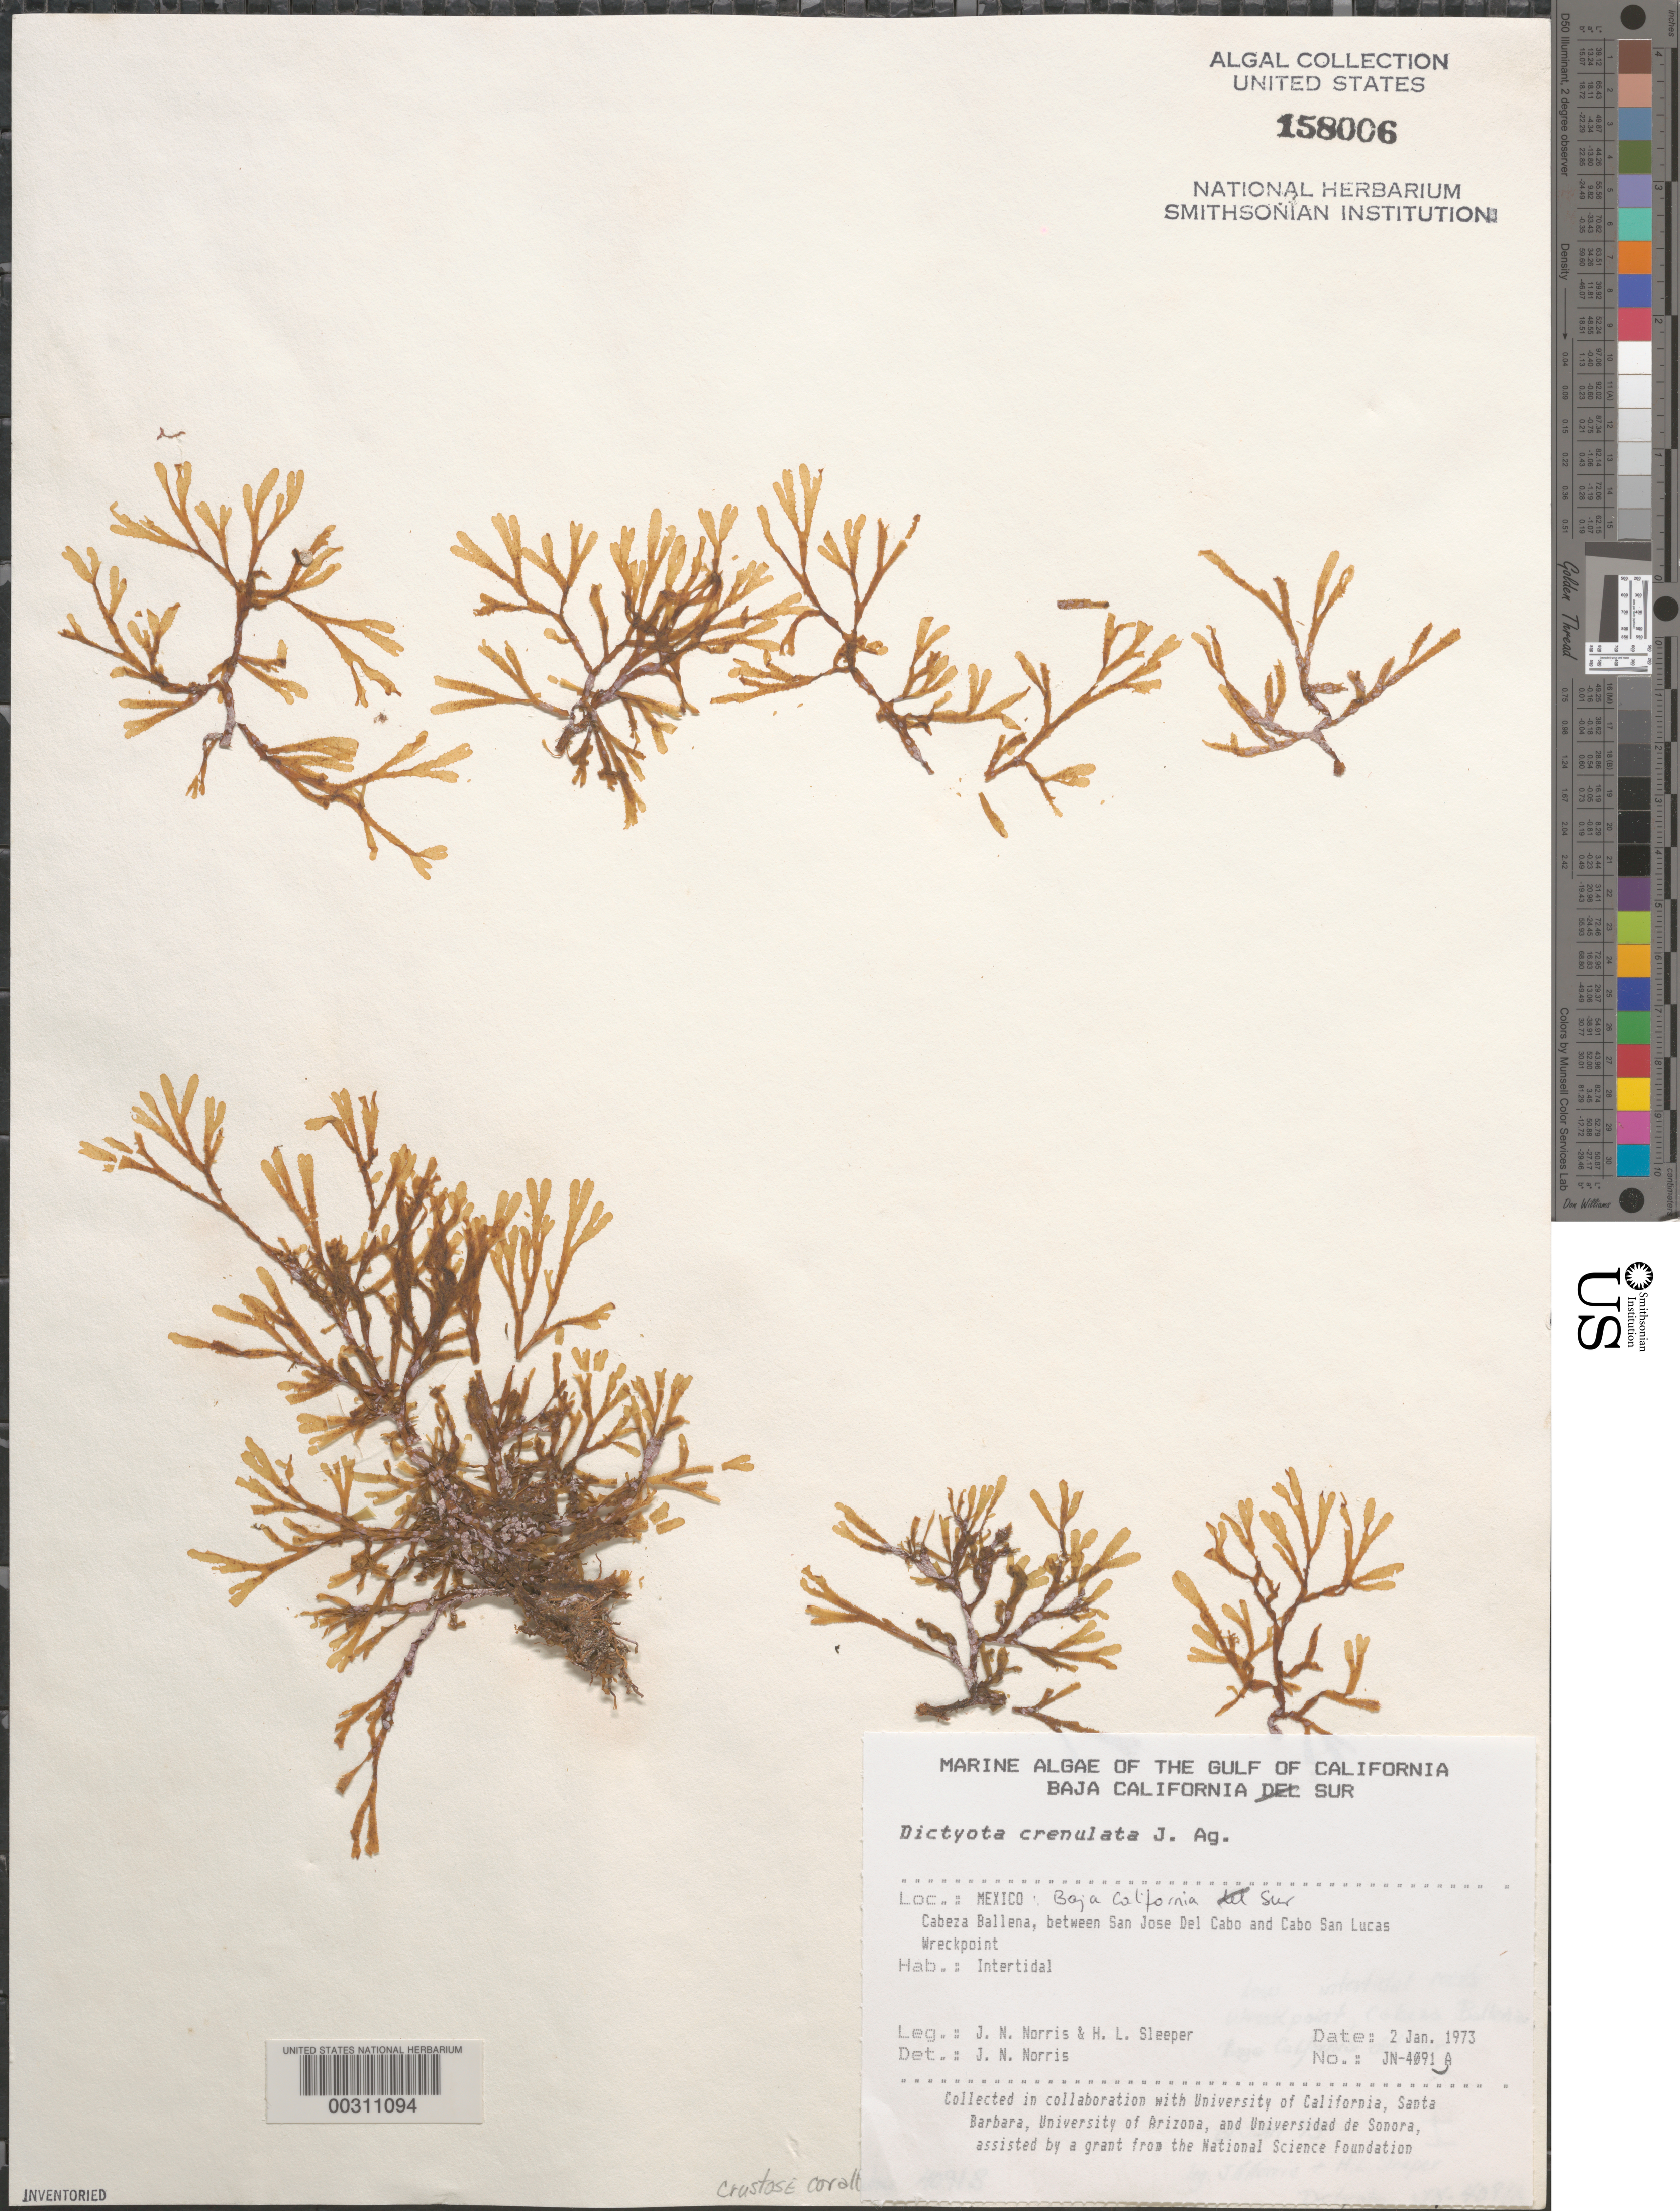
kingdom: Chromista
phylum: Ochrophyta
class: Phaeophyceae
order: Dictyotales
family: Dictyotaceae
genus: Dictyota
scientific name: Dictyota crenulata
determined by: Norris, James N.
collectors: J. N. Norris & H. Sleeper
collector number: JN-4091a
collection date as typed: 02 Jan 1973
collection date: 1973-01-02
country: Mexico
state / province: Baja California Sur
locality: Cabeza Ballena, between San Jose del Cabo and Cabo San Lucas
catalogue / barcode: US 158006